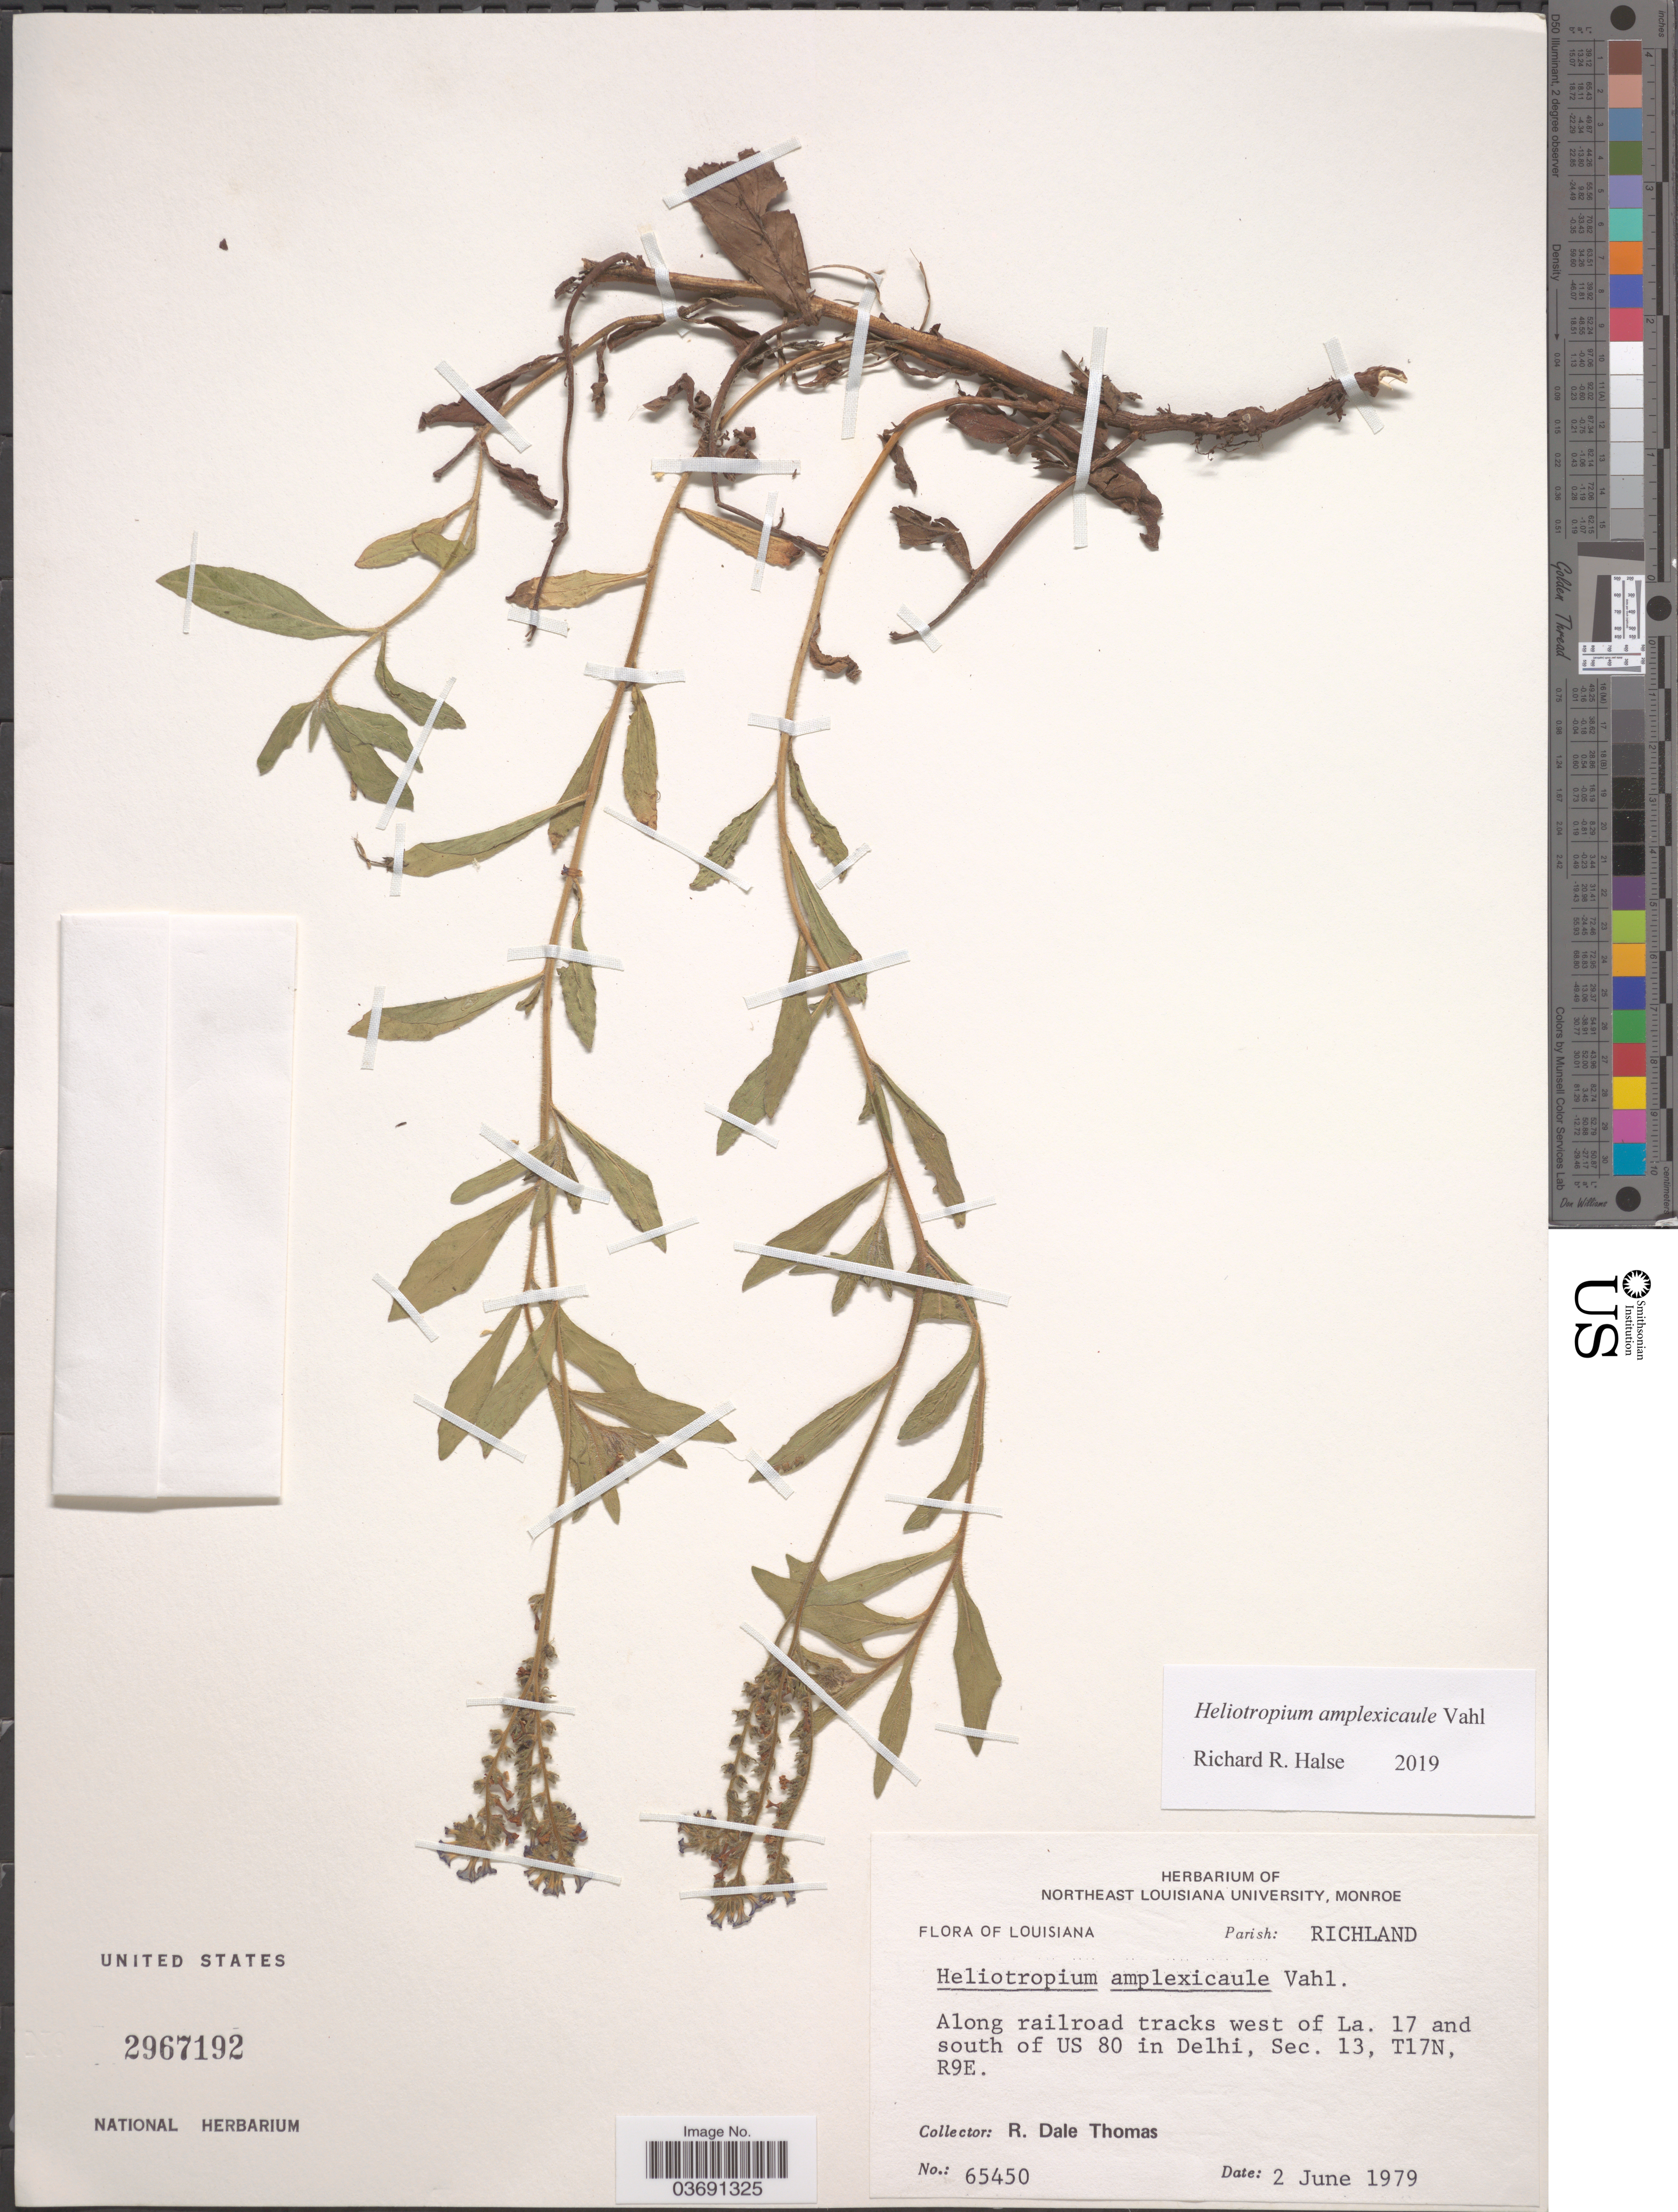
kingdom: Plantae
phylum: Tracheophyta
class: Magnoliopsida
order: Boraginales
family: Heliotropiaceae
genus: Heliotropium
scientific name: Heliotropium amplexicaule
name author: Vahl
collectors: R. Thomas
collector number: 65450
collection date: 1979-06-02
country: United States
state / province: Louisiana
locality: Parish: Richland. Along railroad tracks west of La. 17 and south of US 80 in Delhi, Sec. 13, T17N, R9E.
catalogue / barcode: US 2967192